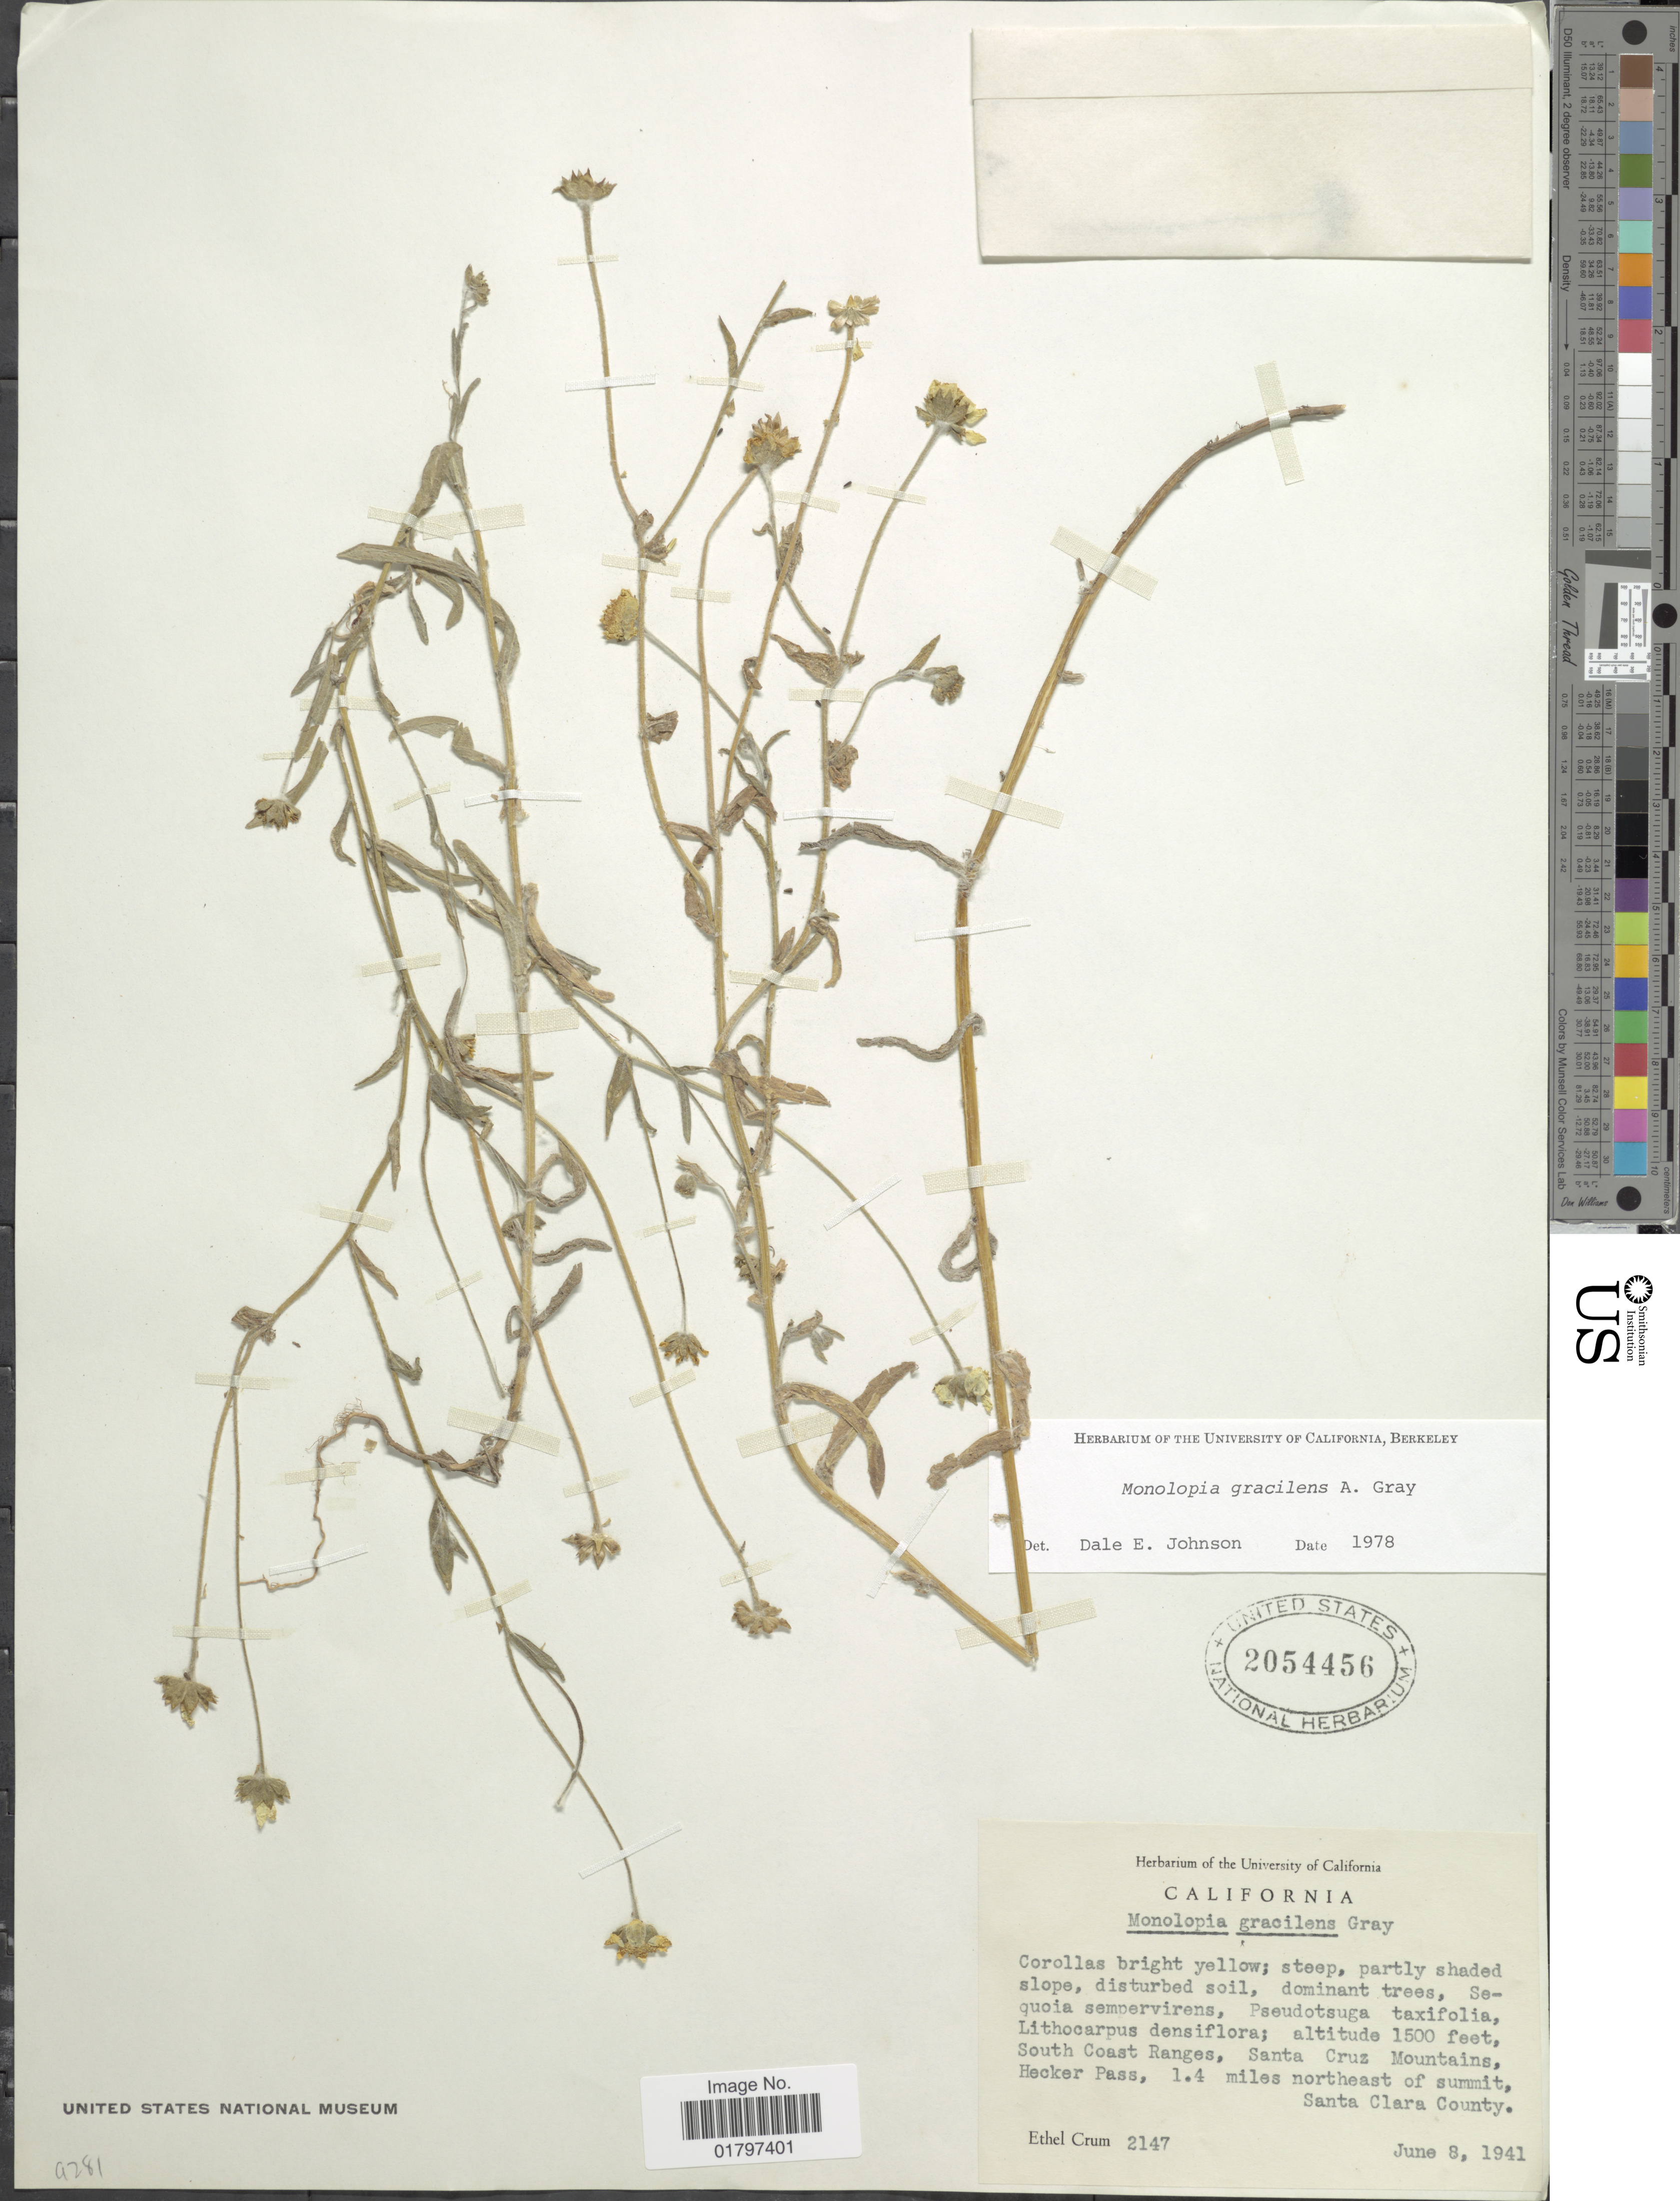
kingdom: Plantae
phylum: Tracheophyta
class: Magnoliopsida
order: Asterales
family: Asteraceae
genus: Monolopia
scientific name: Monolopia gracilens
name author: A. Gray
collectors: E. K. Crum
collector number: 2147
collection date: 1941-06-08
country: United States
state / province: California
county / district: Santa Clara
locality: South Coast Ranges, Santa Cruz Mountains, Hecker Pass, 1.4 miles northeast of summit, Santa Clara County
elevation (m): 457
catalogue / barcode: US 2054456